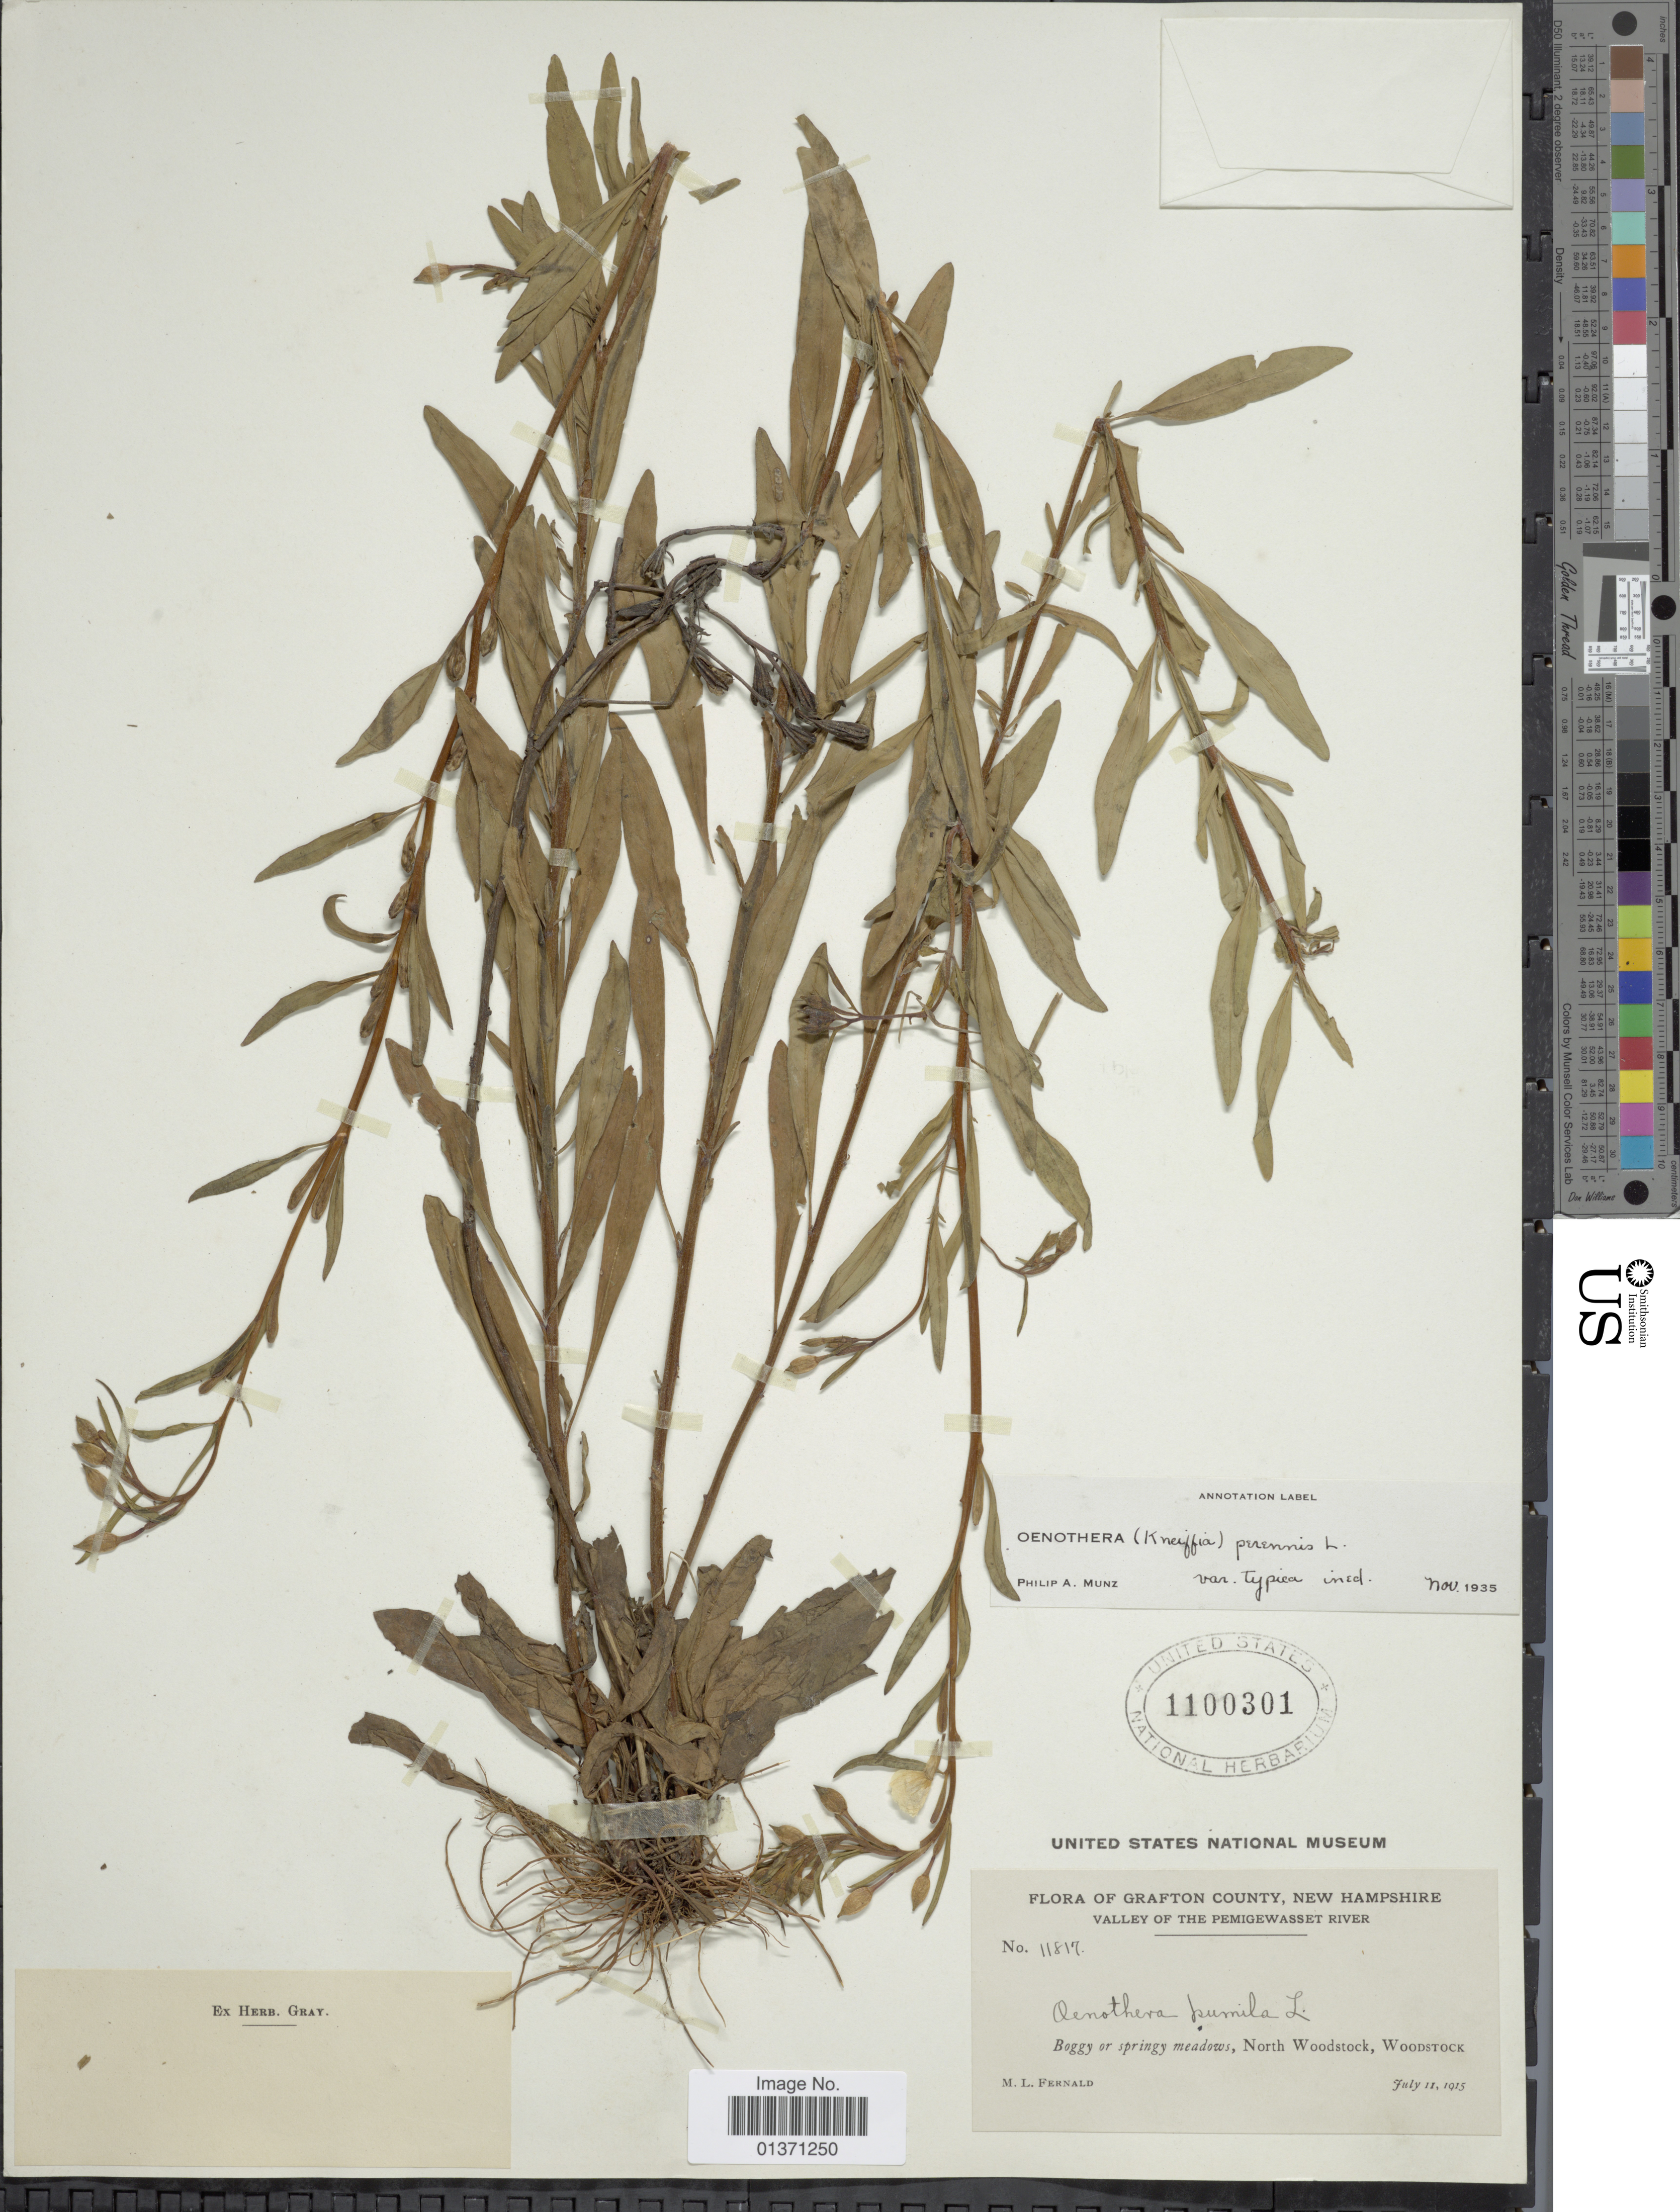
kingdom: Plantae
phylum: Tracheophyta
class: Magnoliopsida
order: Myrtales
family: Onagraceae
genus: Oenothera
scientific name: Oenothera perennis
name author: L.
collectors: M. L. Fernald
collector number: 11817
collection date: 1915-07-11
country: United States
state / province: New Hampshire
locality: Grafton County, valley of the Pemigewasset River, Boggy or springy meadows, North Woodstock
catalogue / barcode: US 1100301